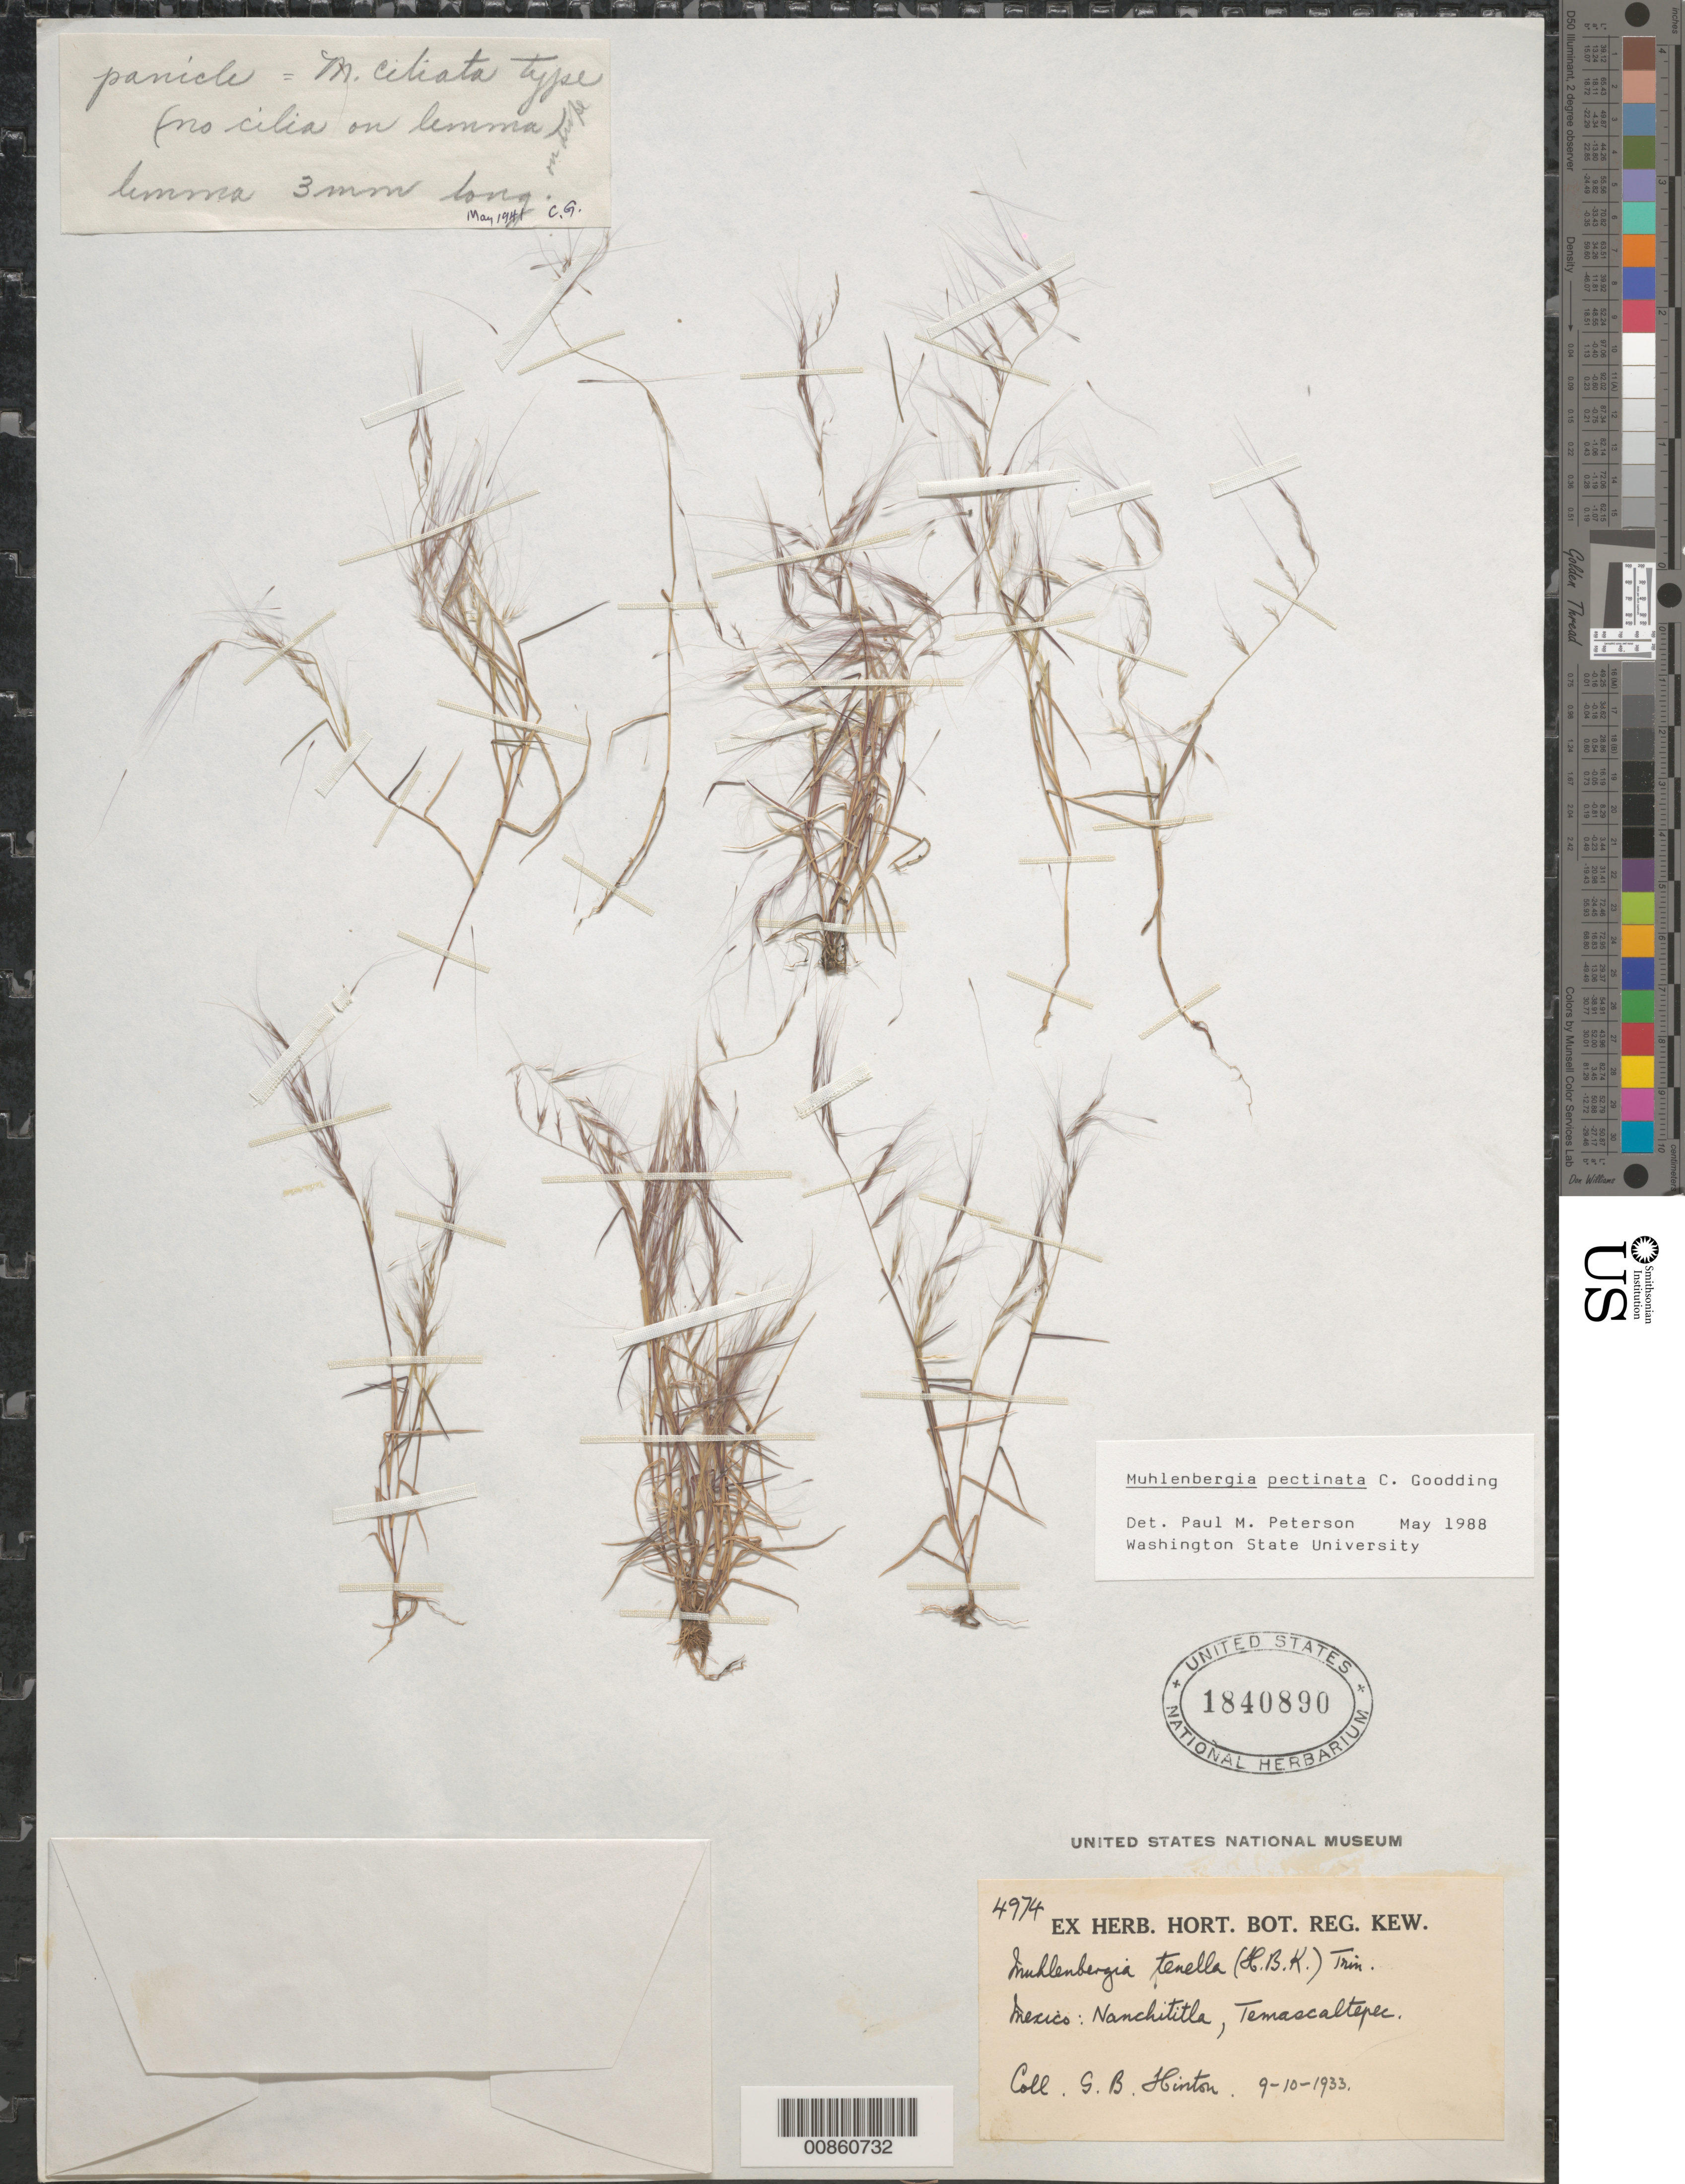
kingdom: Plantae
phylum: Tracheophyta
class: Liliopsida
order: Poales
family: Poaceae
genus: Muhlenbergia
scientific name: Muhlenbergia pectinata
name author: C.O. Goodd.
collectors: G. B. Hinton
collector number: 4974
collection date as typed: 10 Sep 1933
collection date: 1933-09-10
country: Mexico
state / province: México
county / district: Temascaltepec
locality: Nanchititla, Temascaltepec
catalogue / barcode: US 1840890